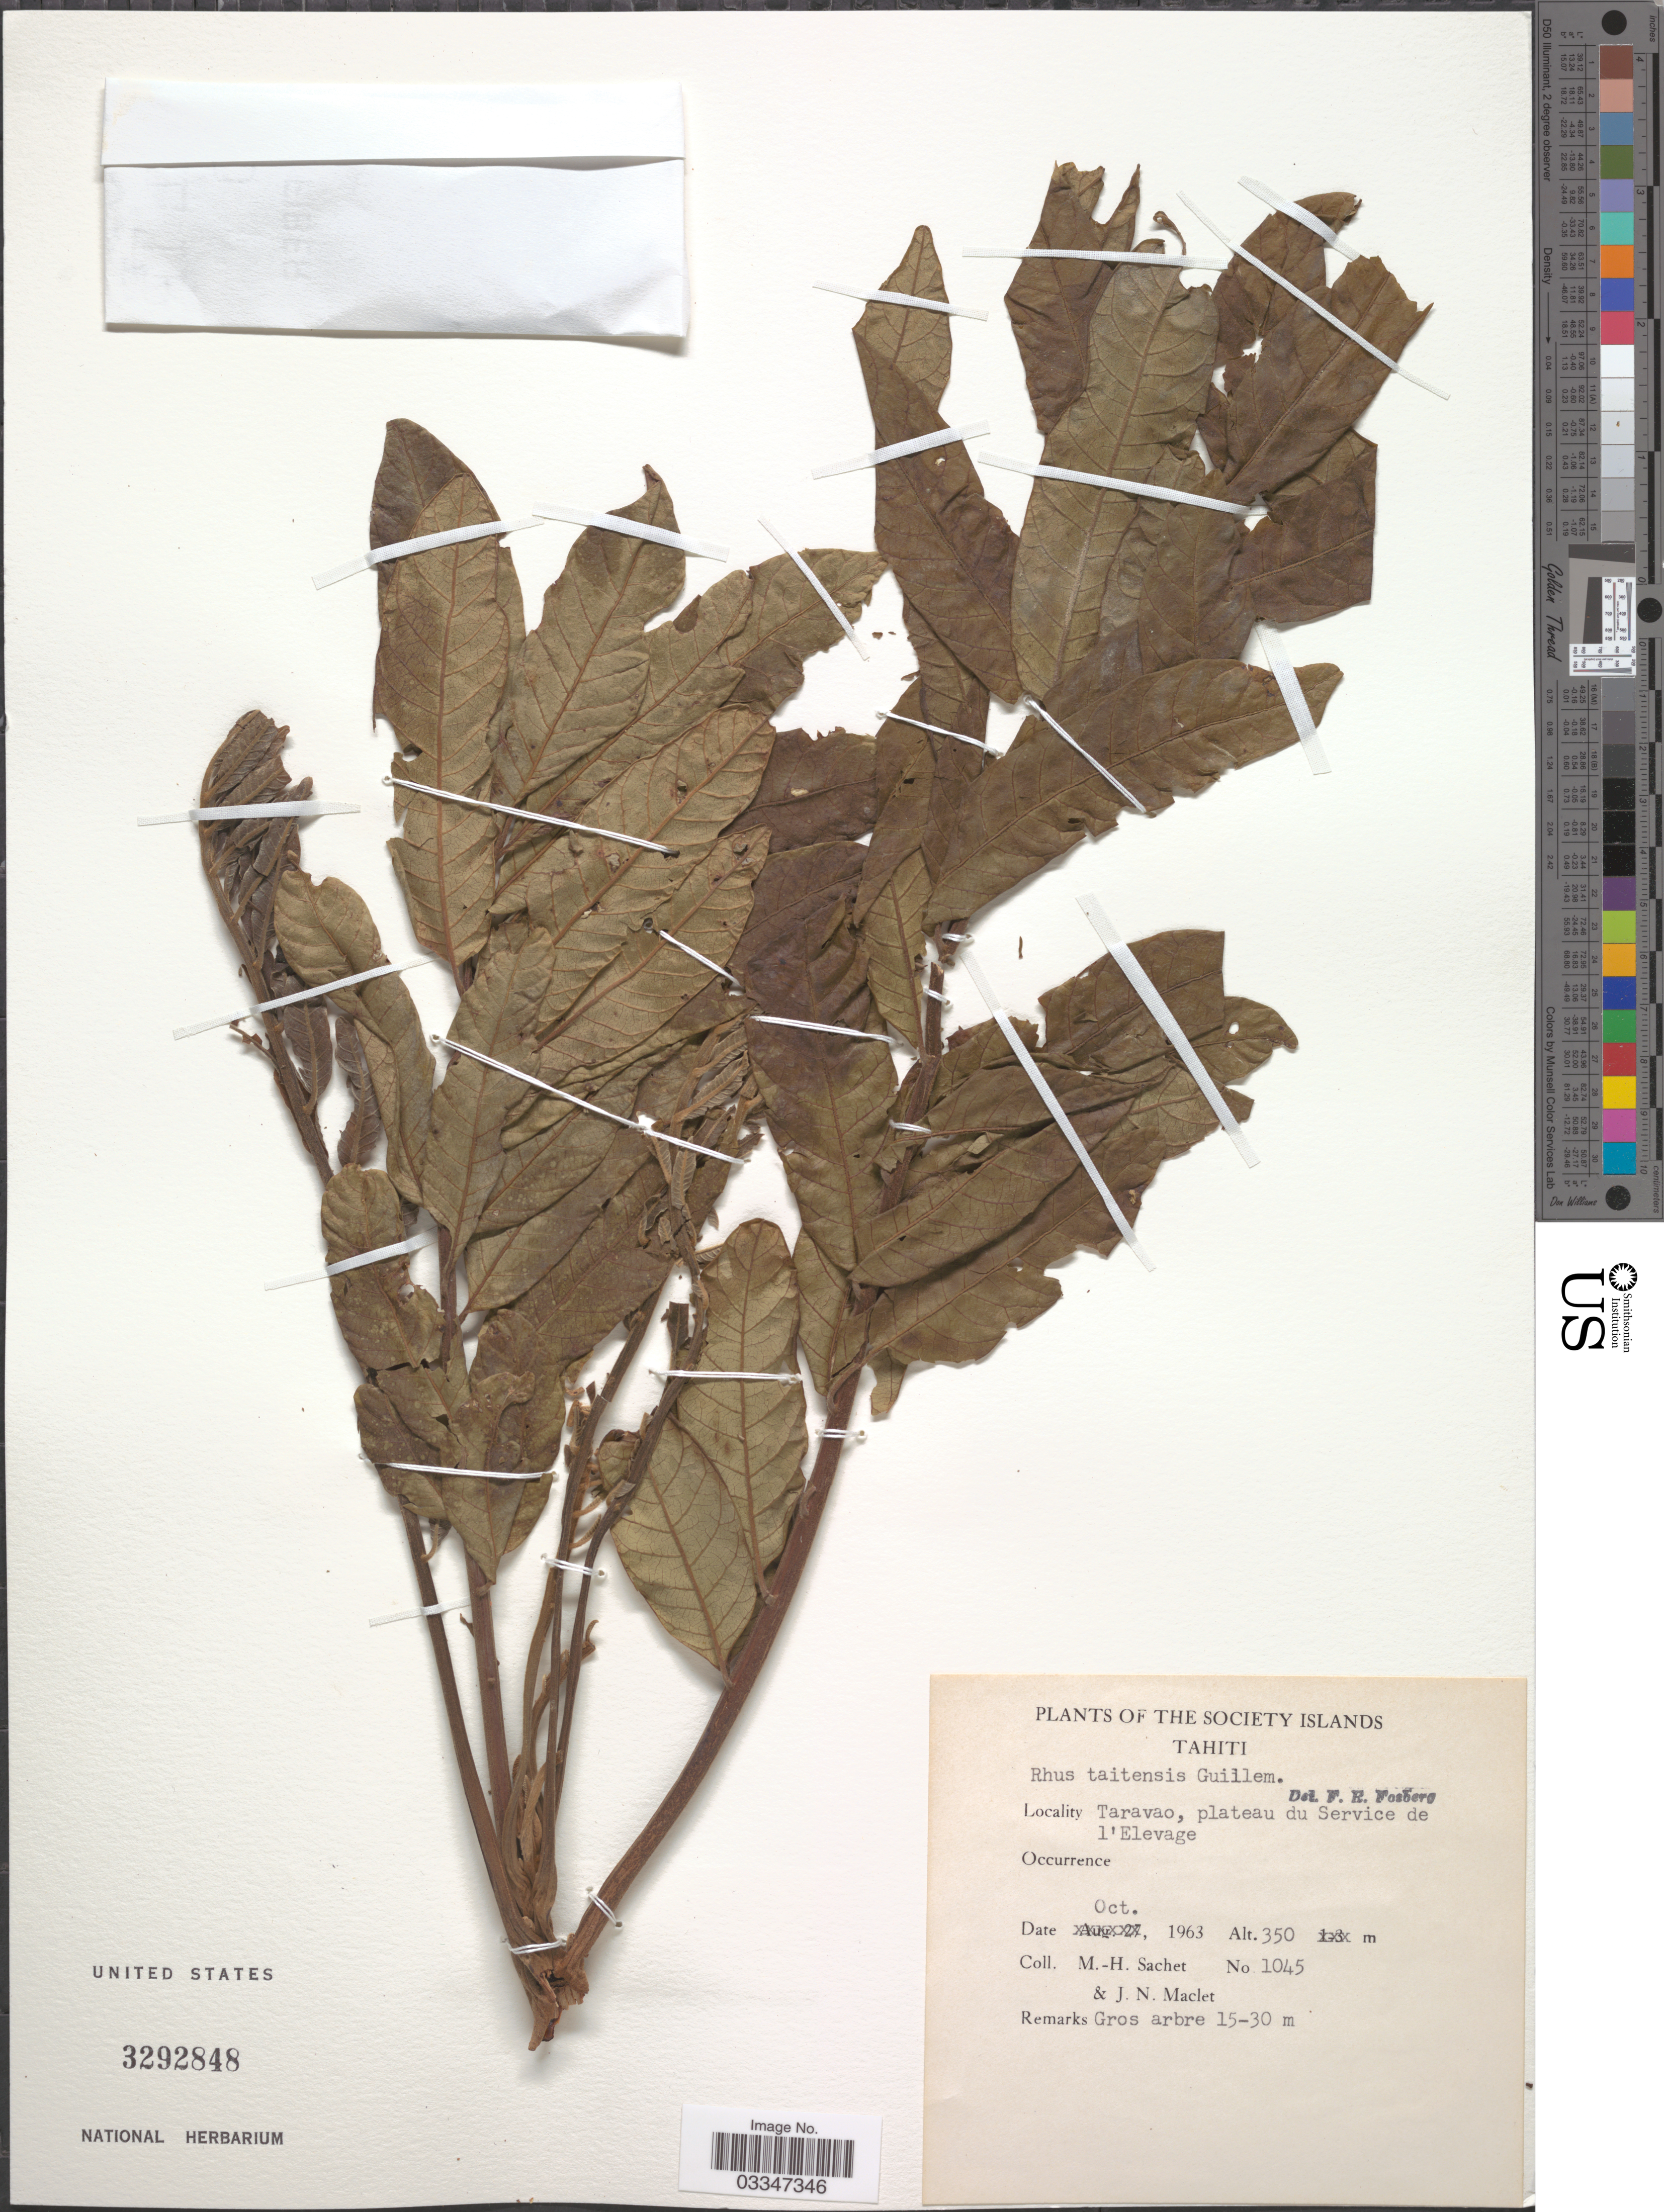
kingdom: Plantae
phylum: Tracheophyta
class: Magnoliopsida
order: Sapindales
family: Anacardiaceae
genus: Rhus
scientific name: Rhus taitensis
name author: Guill.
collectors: M.-H. Sachet & J. Maclet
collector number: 1045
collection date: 1963-10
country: French Polynesia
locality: The Society Islands. Tahiti. Taravao, plateau du Service de l'Elevage.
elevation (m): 350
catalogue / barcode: US 3292848